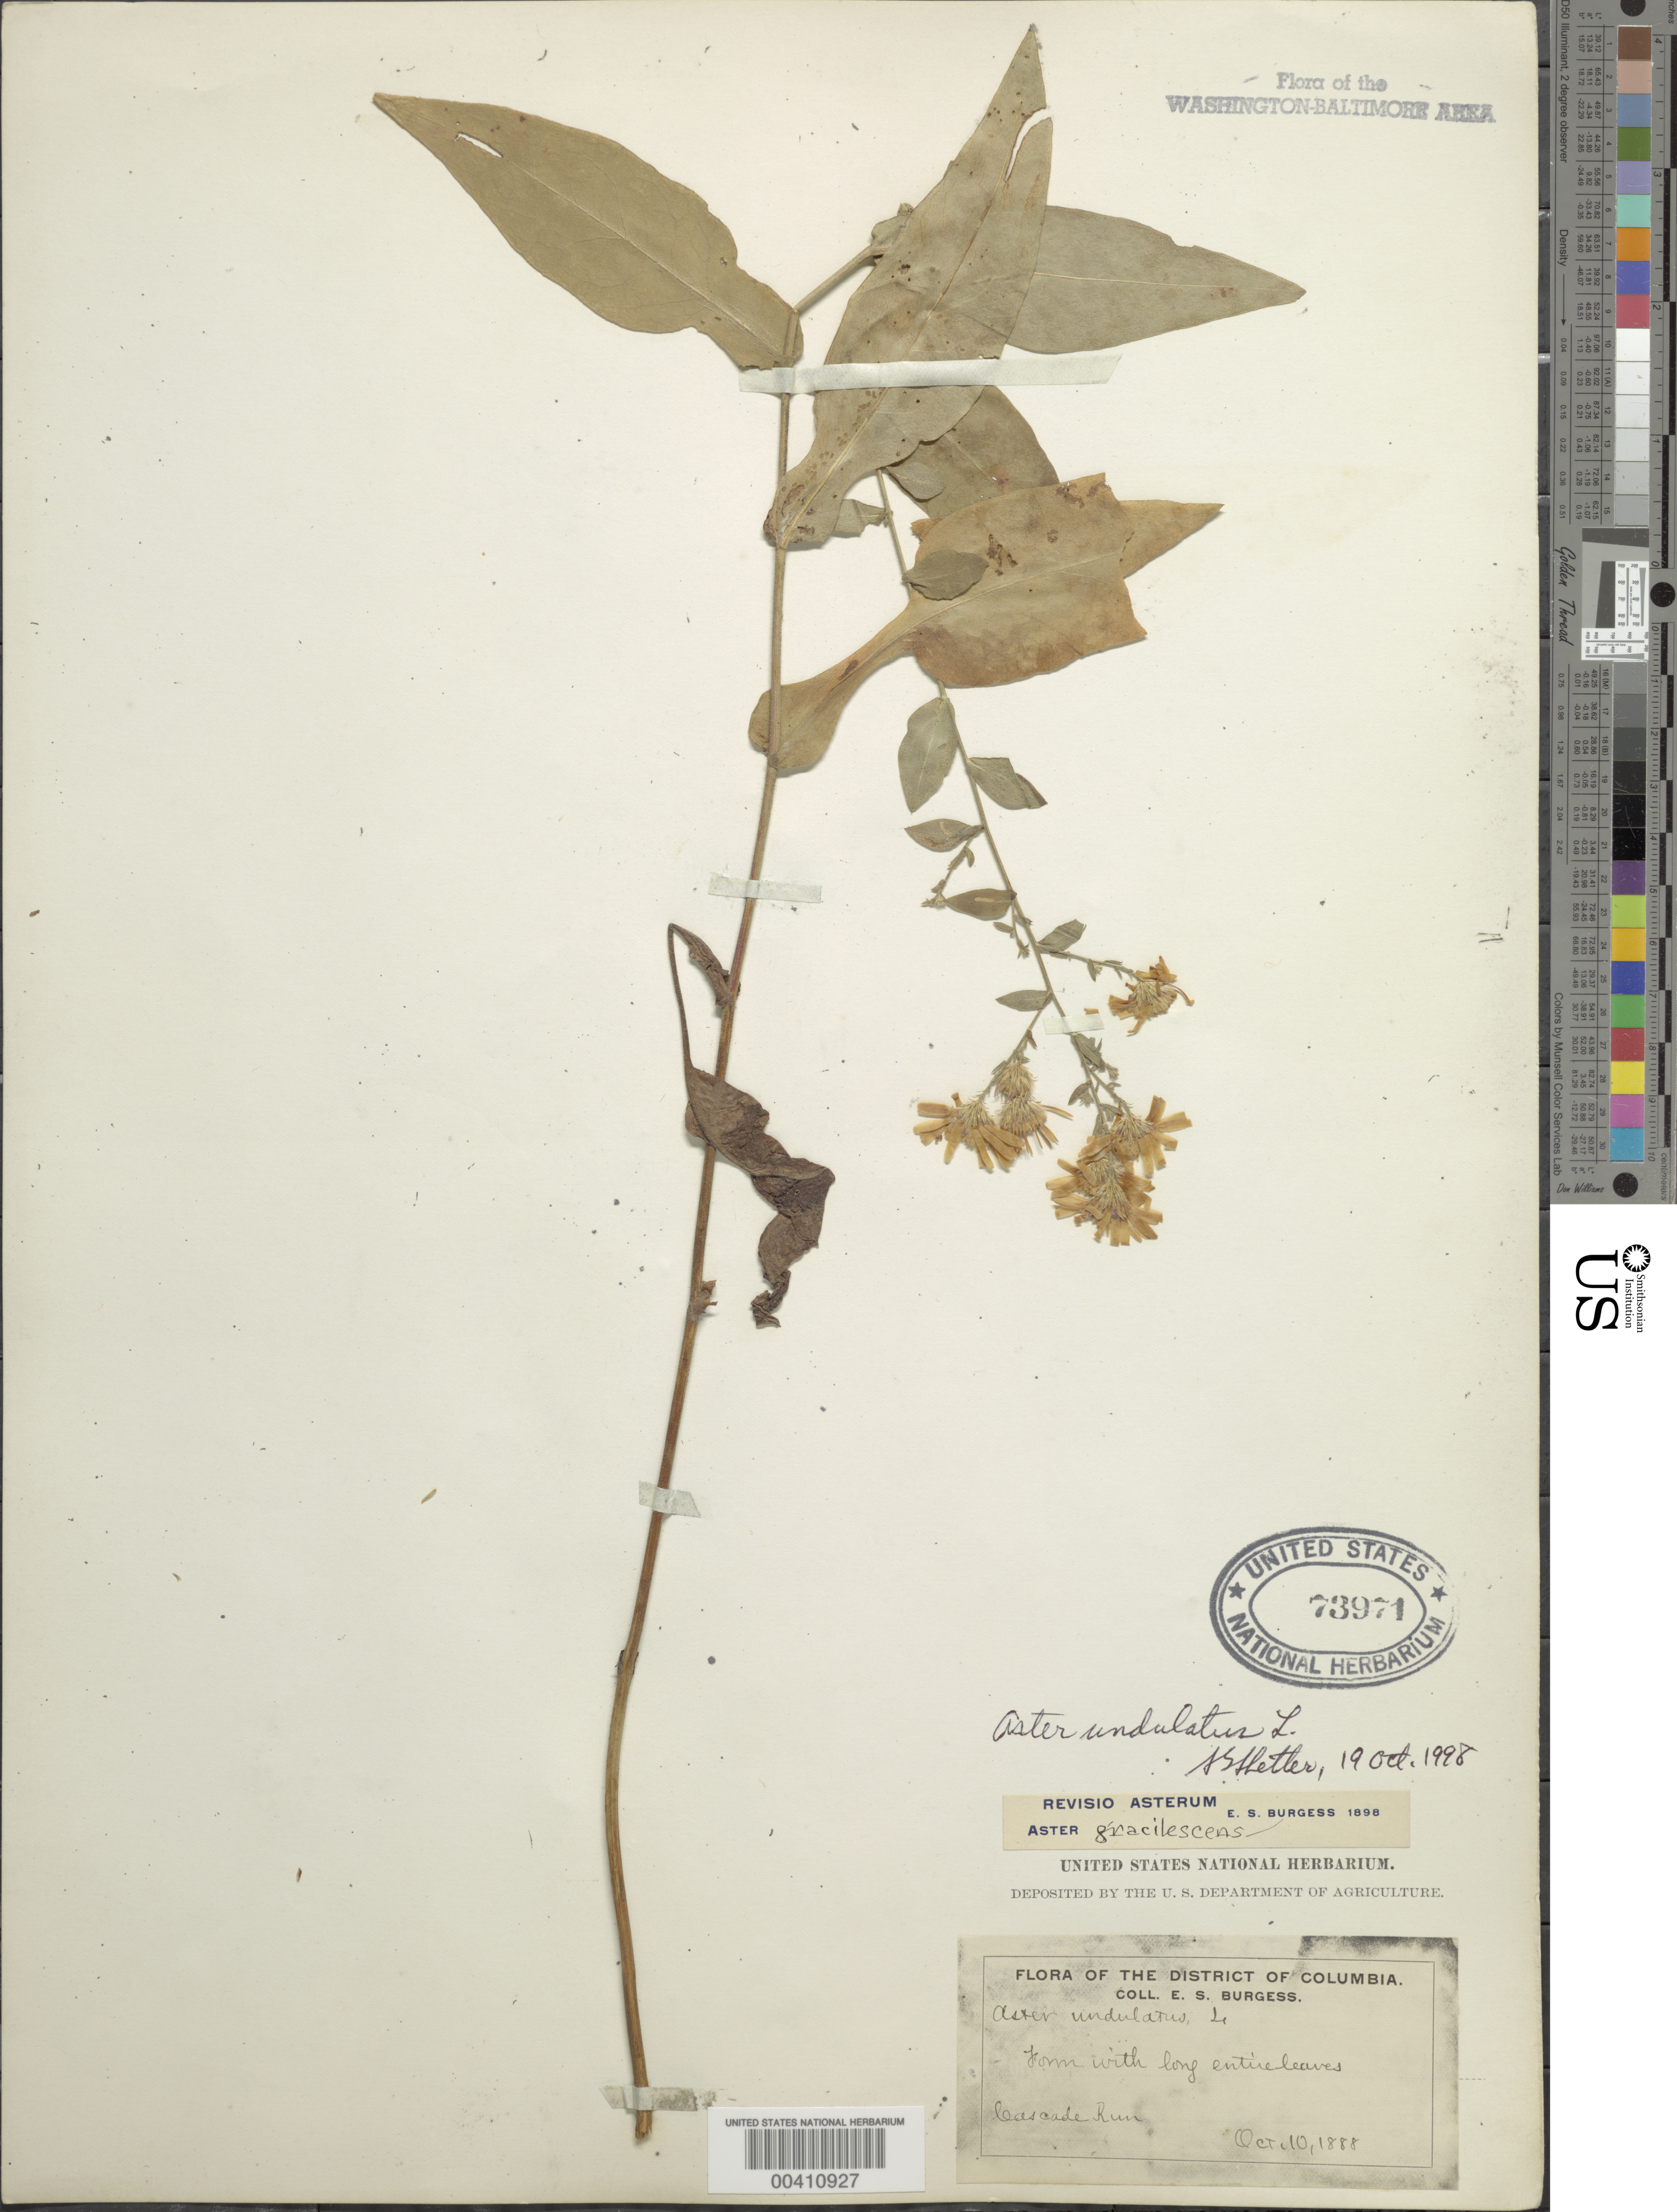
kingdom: Plantae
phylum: Tracheophyta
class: Magnoliopsida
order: Asterales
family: Asteraceae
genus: Symphyotrichum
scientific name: Symphyotrichum undulatum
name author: (L.) G.L. Nesom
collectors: E. Burgess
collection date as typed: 10 Oct 1888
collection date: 1888-10-10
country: United States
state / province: District of Columbia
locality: Cascade Run Rock Creek Park & vicinity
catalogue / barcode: US 73971